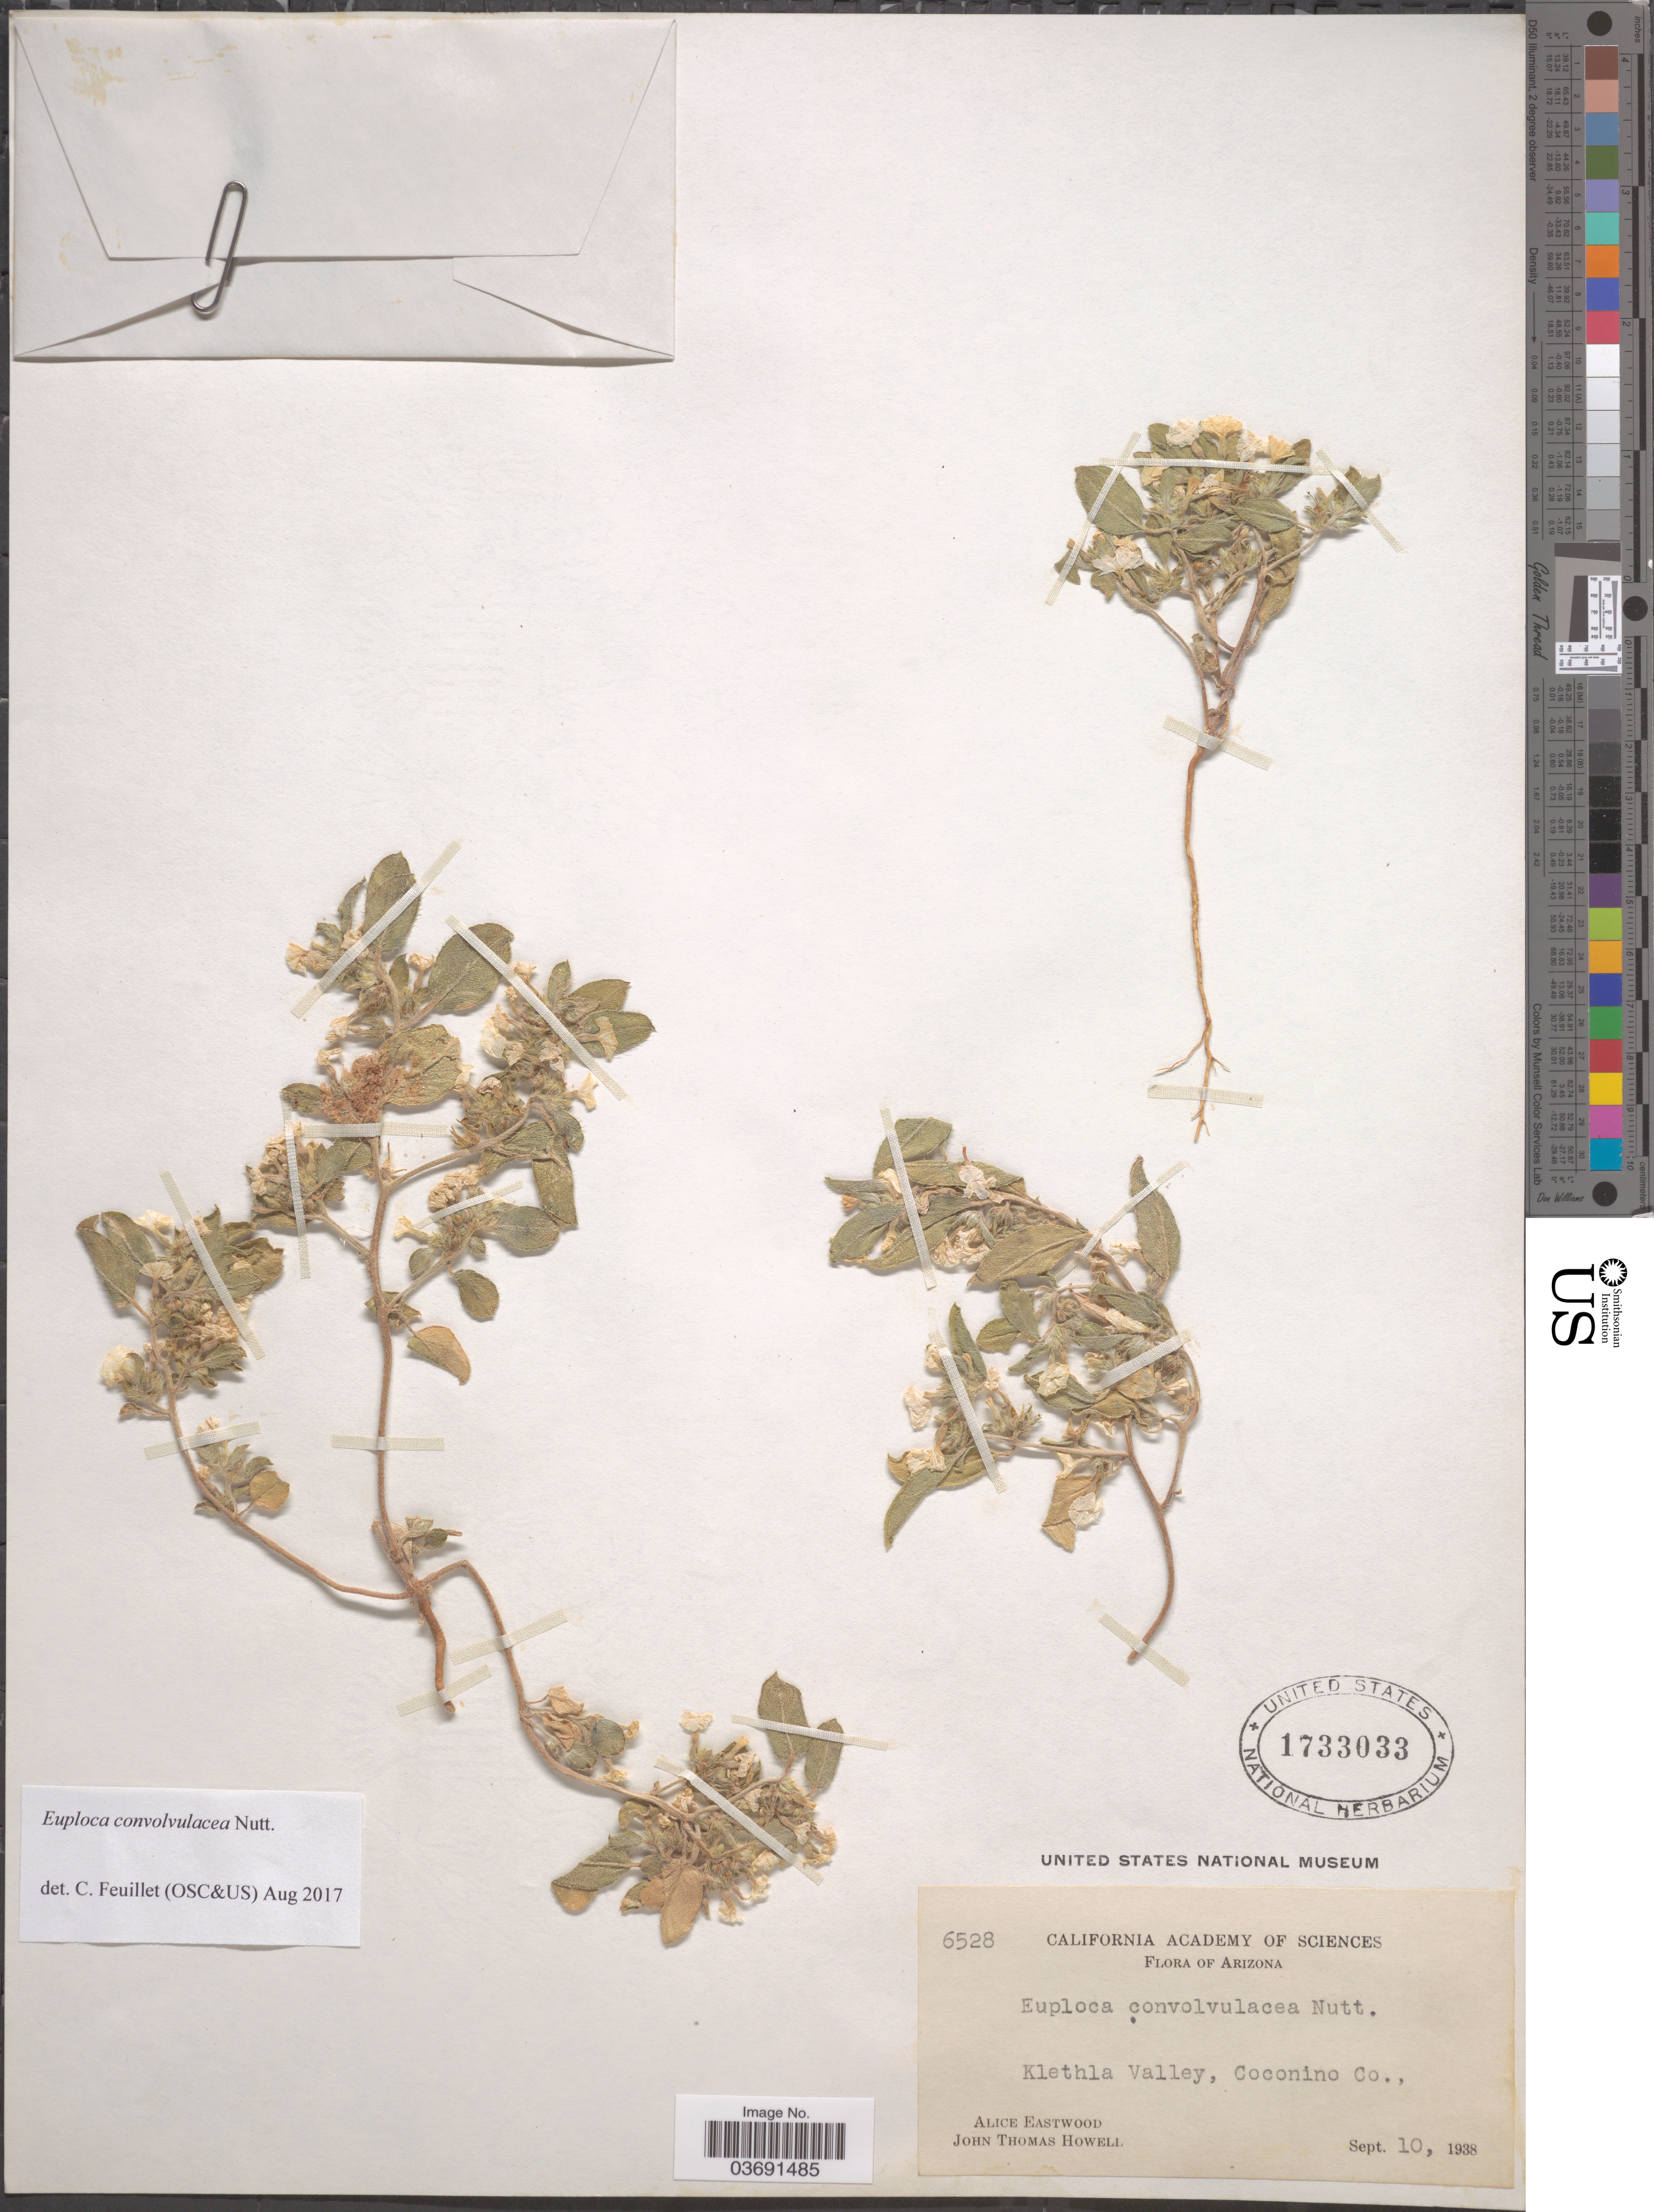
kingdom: Plantae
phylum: Tracheophyta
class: Magnoliopsida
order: Boraginales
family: Heliotropiaceae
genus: Euploca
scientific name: Euploca convolvulacea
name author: Nutt.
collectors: A. Eastwood & J. T. Howell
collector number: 6528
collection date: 1938-09-10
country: United States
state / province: Arizona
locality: Klethla Valley, Coconino Co.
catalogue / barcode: US 1733033